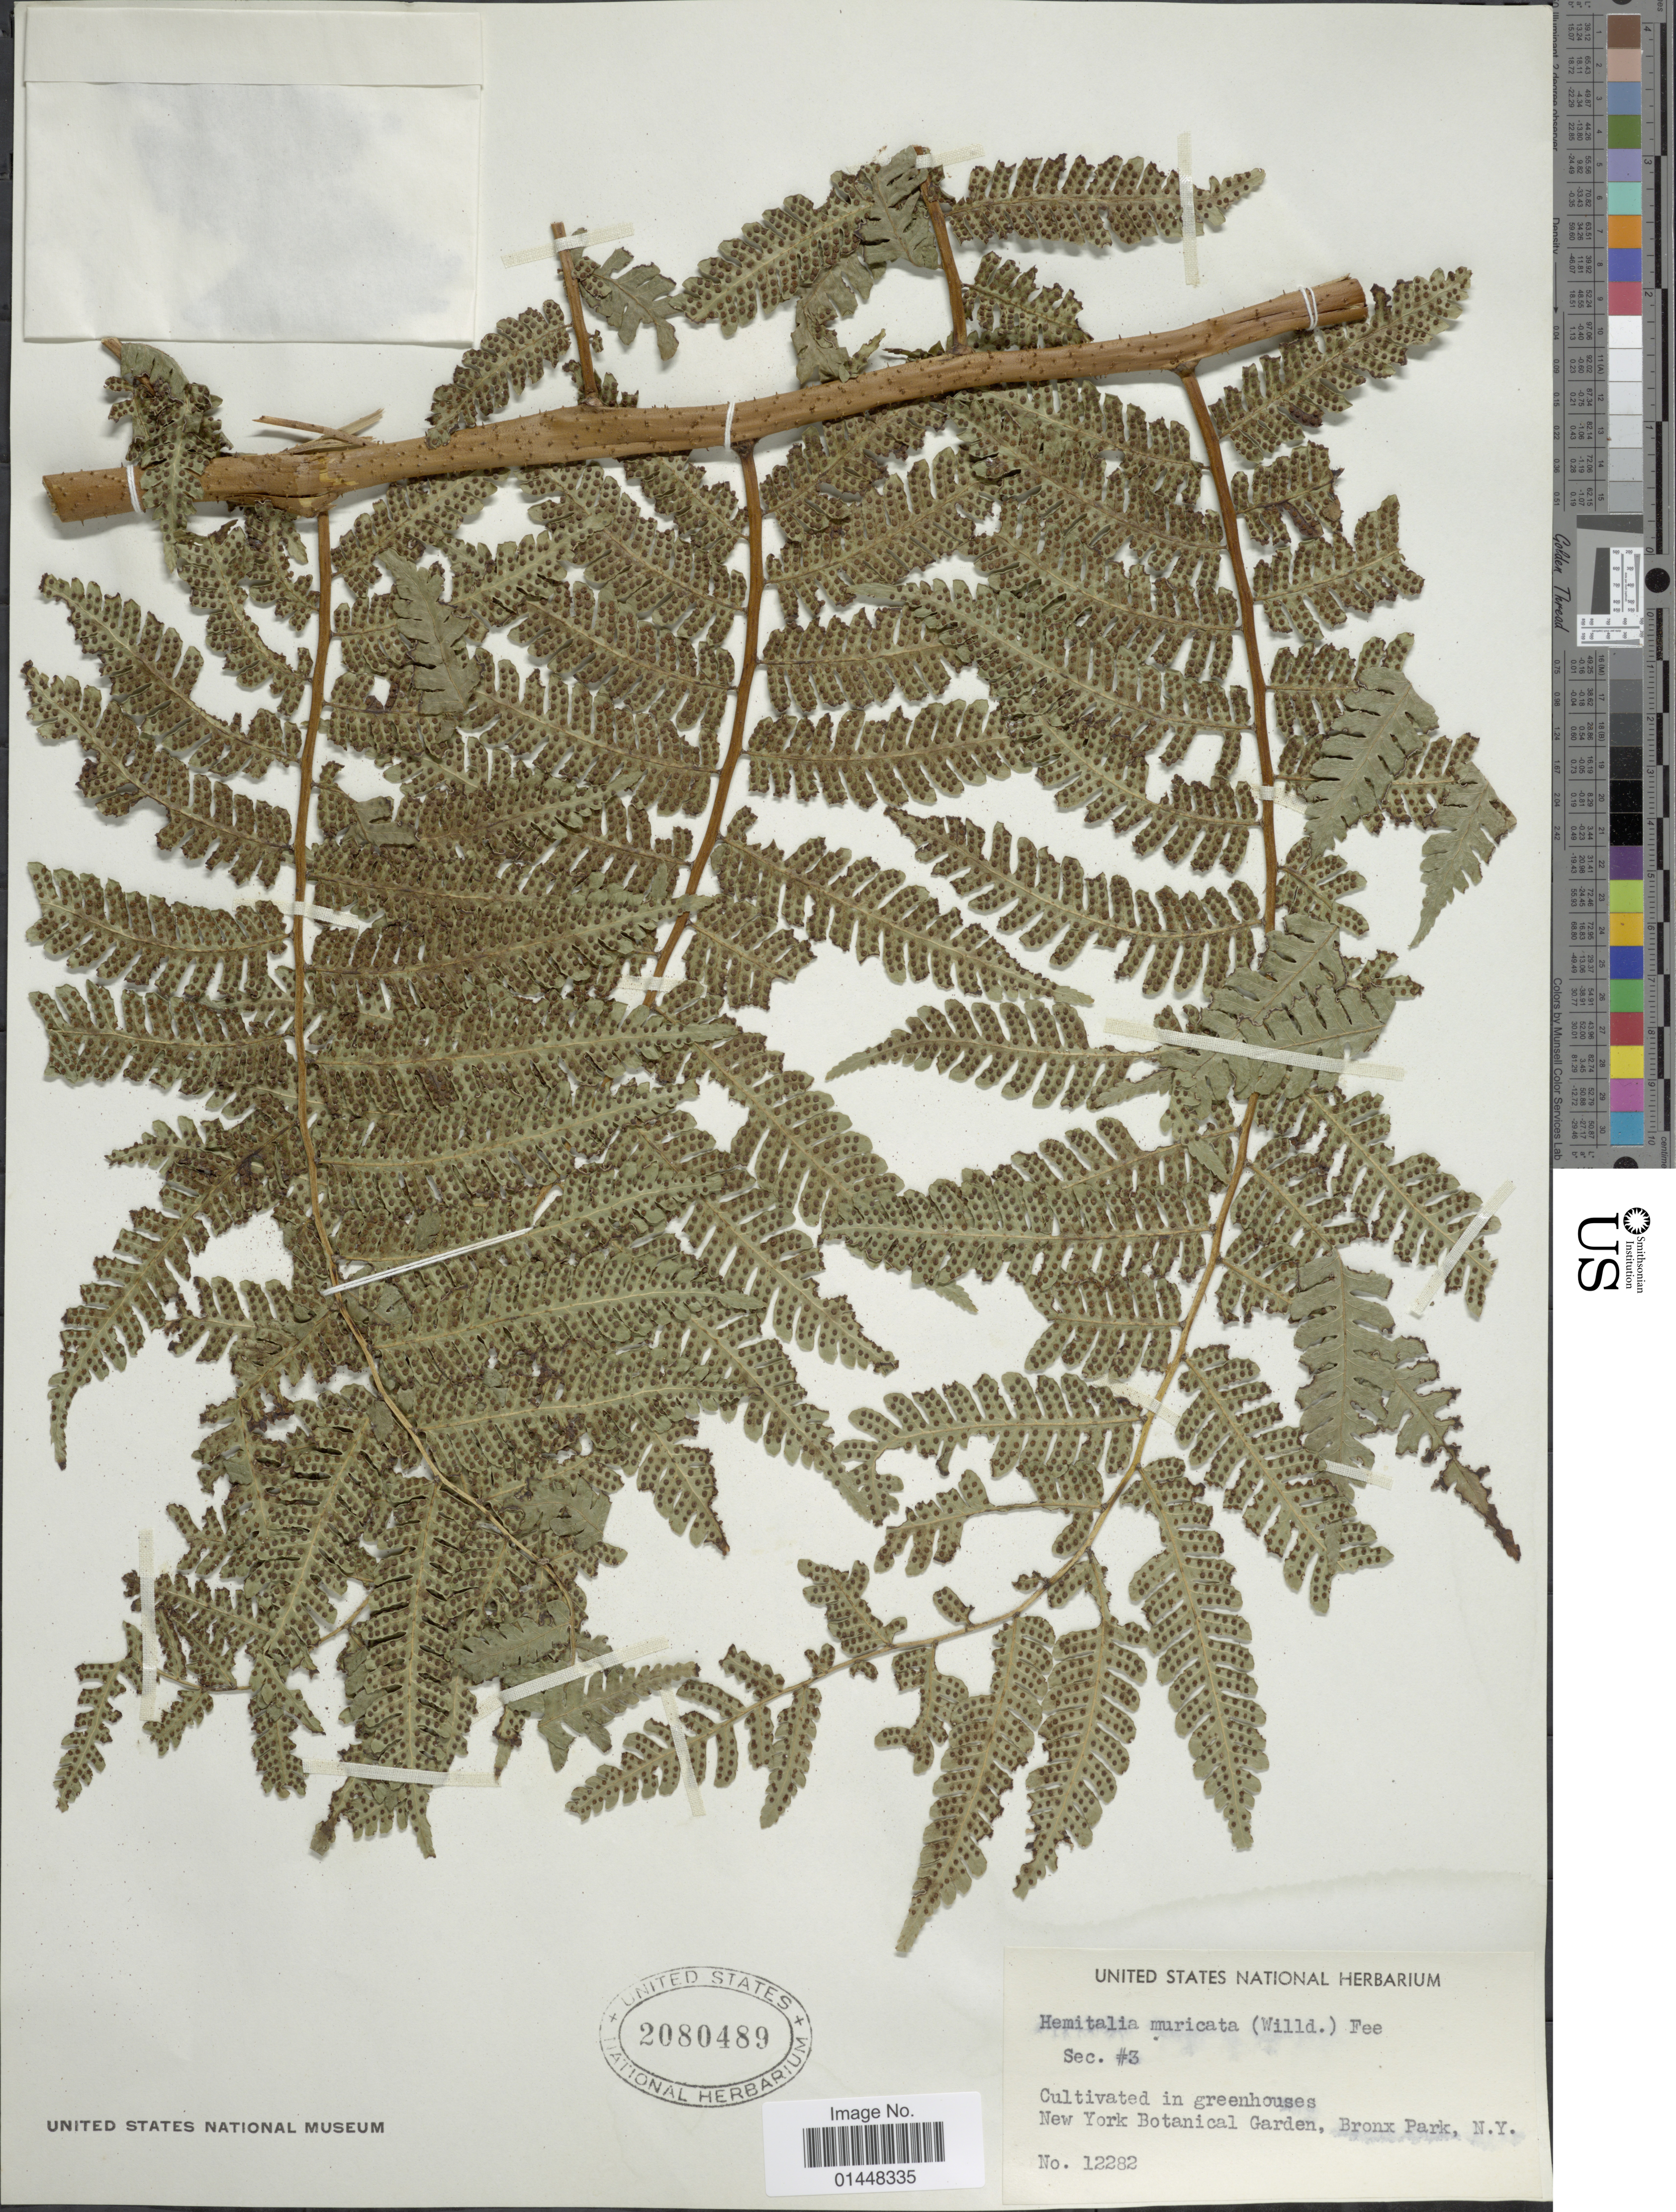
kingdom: Plantae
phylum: Tracheophyta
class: Polypodiopsida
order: Cyatheales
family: Cyatheaceae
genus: Cyathea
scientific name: Cyathea muricata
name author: (Willd.) Fée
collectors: U.S. National Herbarium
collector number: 12282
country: United States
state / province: New York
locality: Cultivated in Greenhouses. New York Botantical Garden, Bronx Park, N.Y.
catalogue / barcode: US 2080489